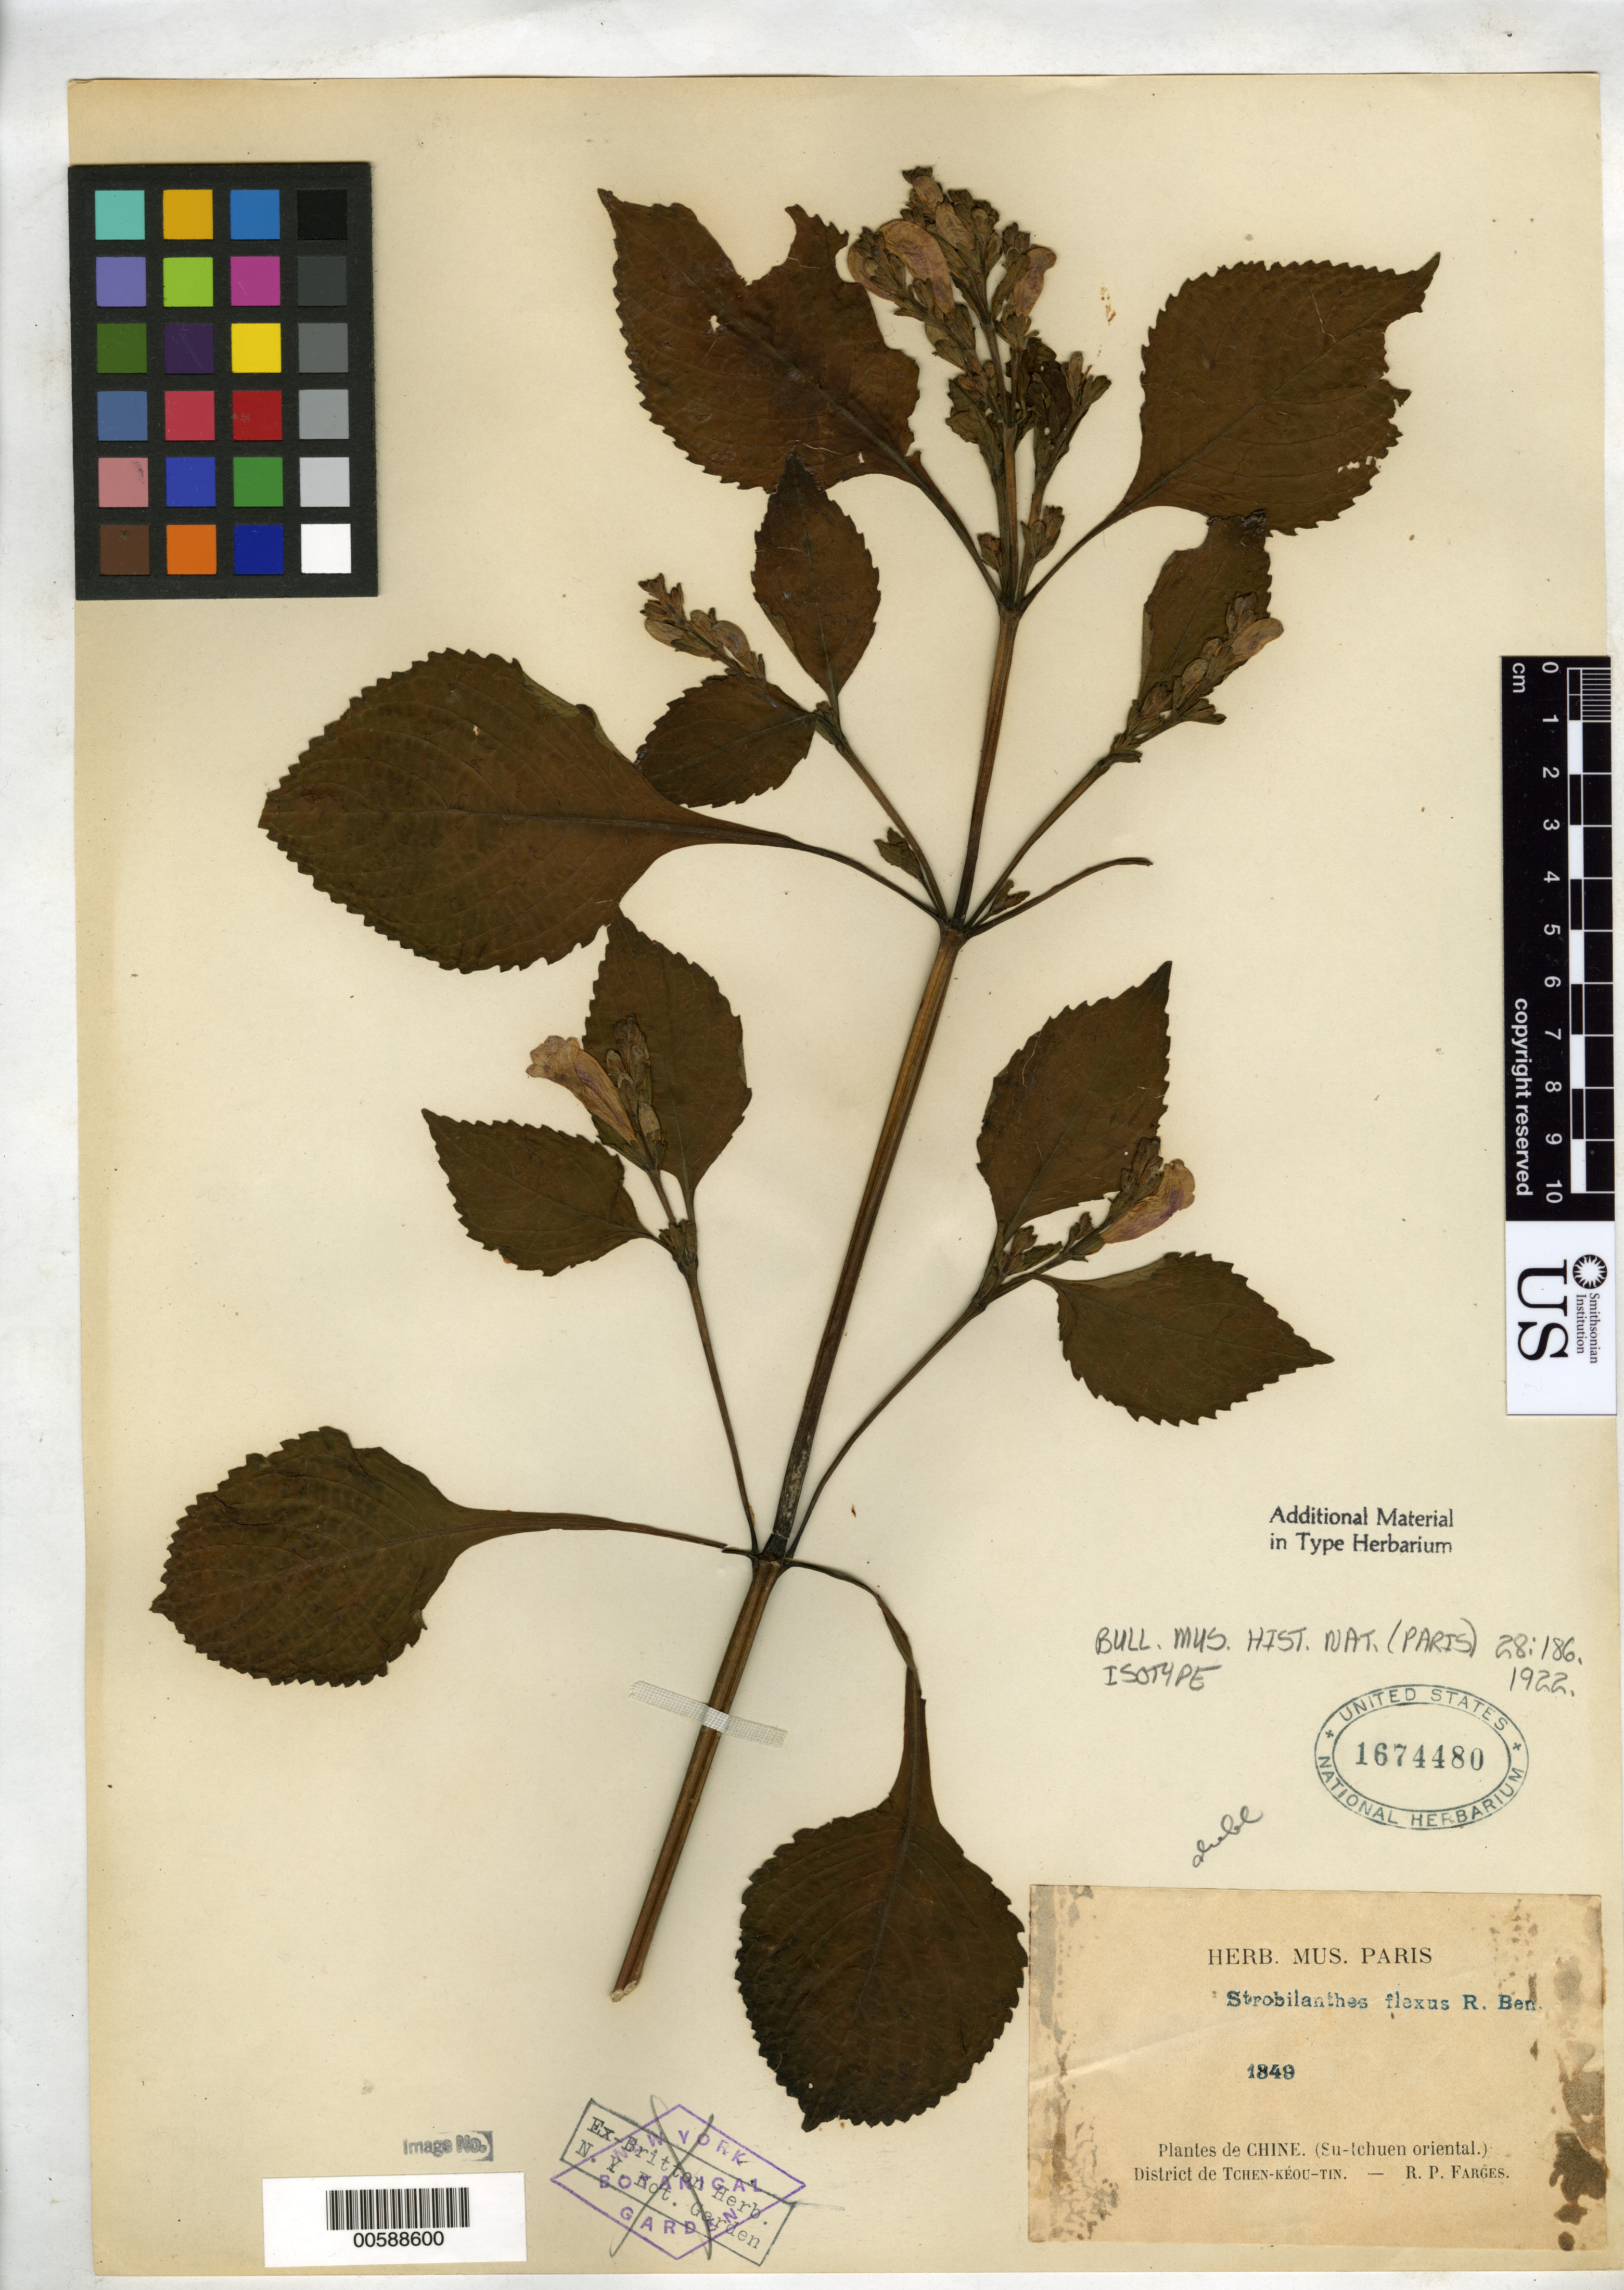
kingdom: Plantae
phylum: Tracheophyta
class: Magnoliopsida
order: Lamiales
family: Acanthaceae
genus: Strobilanthes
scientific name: Strobilanthes flexus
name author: Benoist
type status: Isotype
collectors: R. Farges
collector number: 1349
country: China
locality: Tchen-keou-tin district, se-tchuen oriental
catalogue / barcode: US 1674480